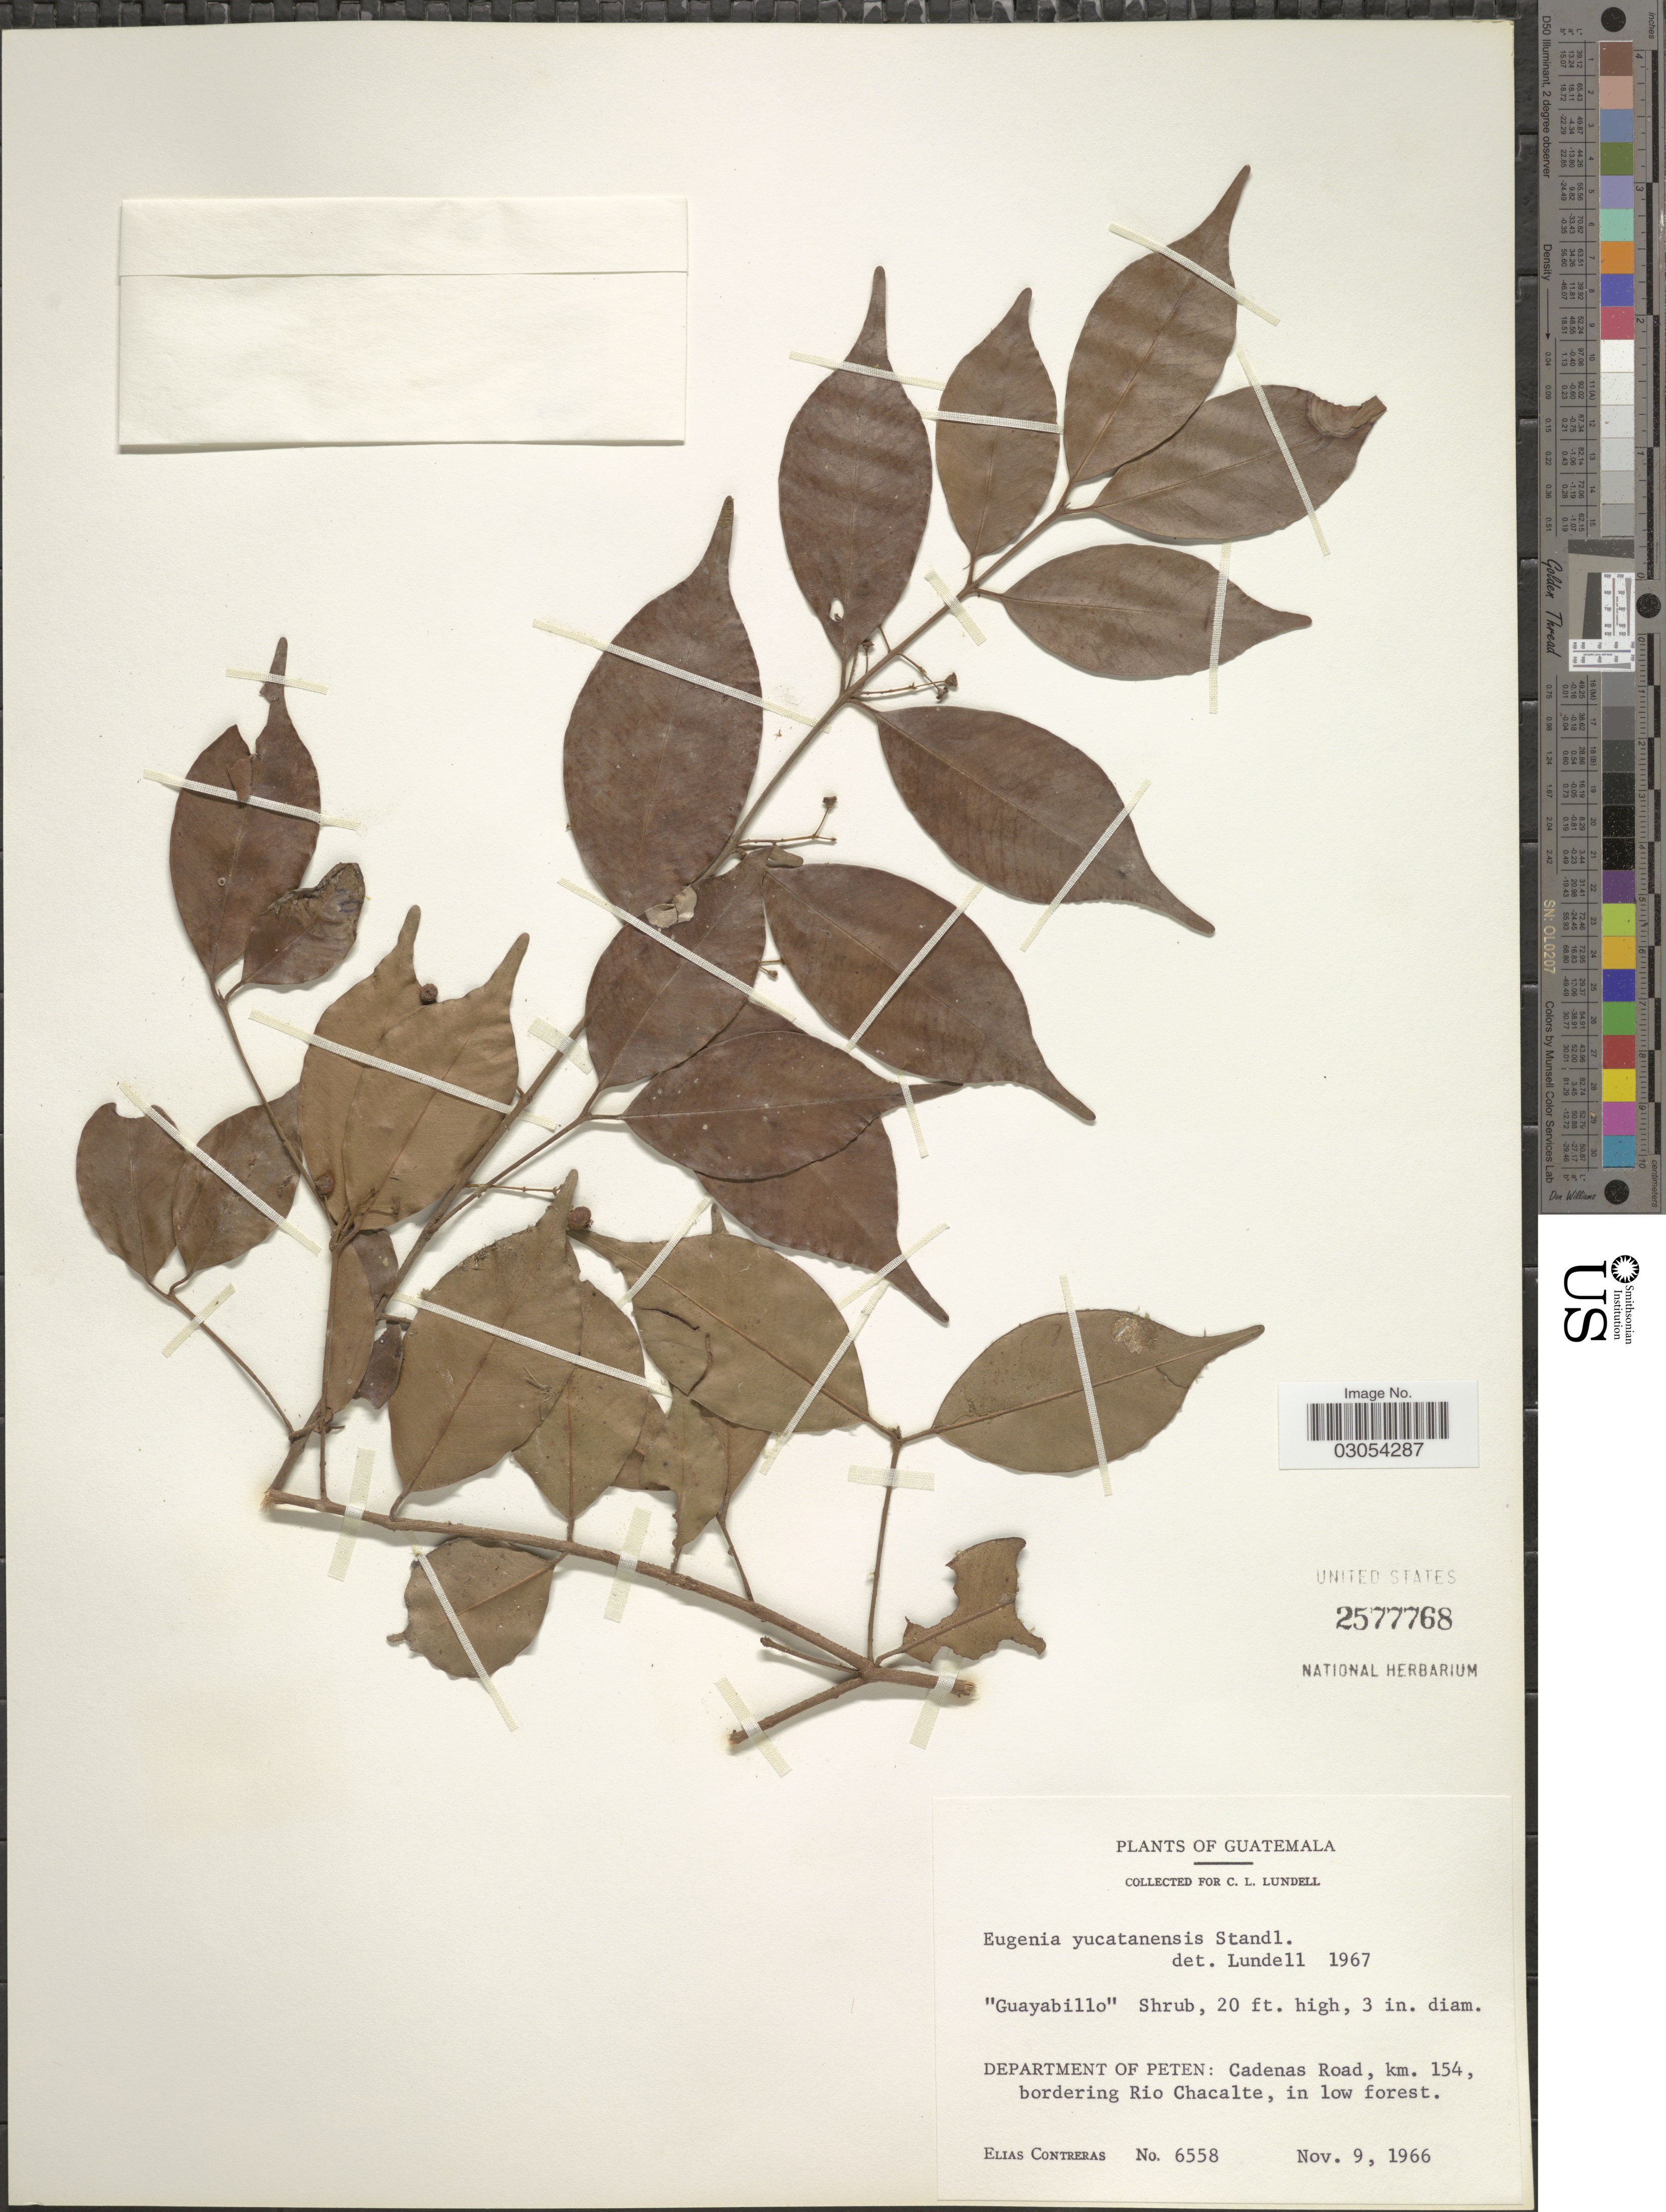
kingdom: Plantae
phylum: Tracheophyta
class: Magnoliopsida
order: Myrtales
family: Myrtaceae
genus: Eugenia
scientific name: Eugenia yucatanensis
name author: Standl.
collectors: E. Contreras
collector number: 6558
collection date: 1966-11-09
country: Guatemala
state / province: El Petén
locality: Department of Peten: Cadenas Road, km. 154, bordering Rio Chacalte, in low forest.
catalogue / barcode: US 2577768